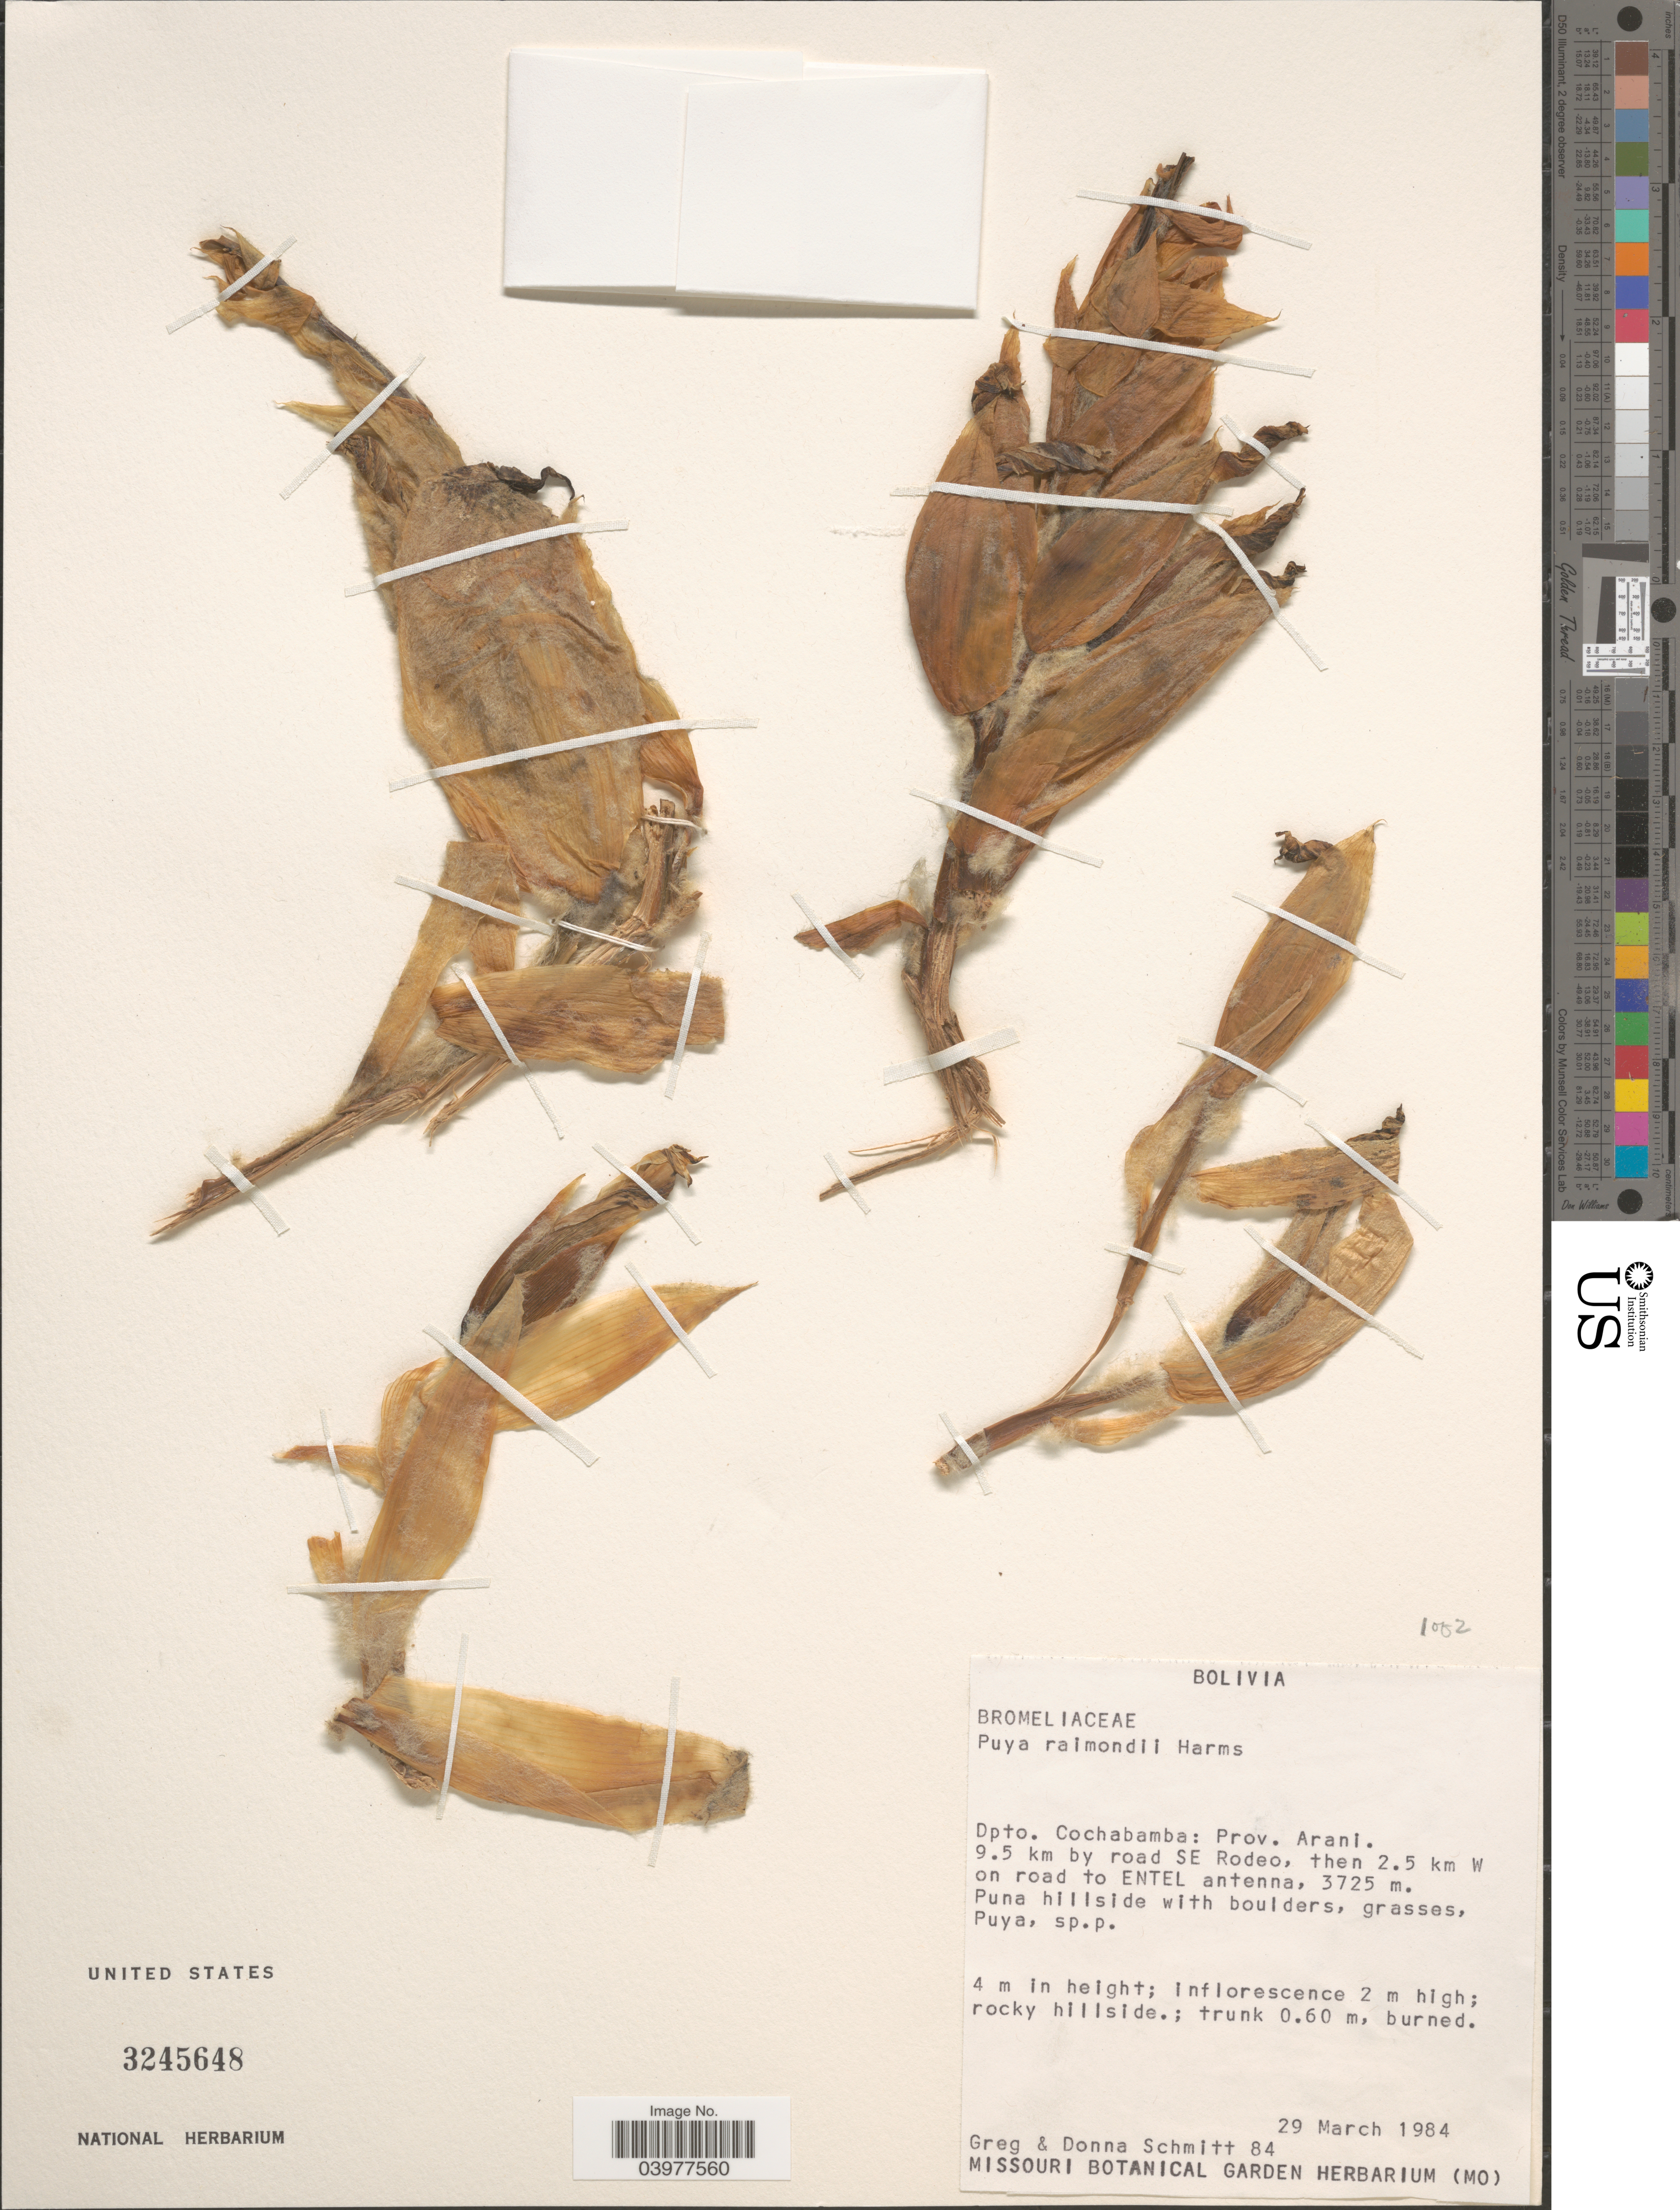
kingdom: Plantae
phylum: Tracheophyta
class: Liliopsida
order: Poales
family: Bromeliaceae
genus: Puya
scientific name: Puya raimondii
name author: Harms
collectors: G. Schmitt & D. Schmitt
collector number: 84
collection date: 1984-03-29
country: Bolivia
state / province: Cochabamba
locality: Dpto. Cochabamba: Prov. Arani. 9.5 km by road SE Rodeo, then 2.5 km W on road to ENTEL antenna.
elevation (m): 3725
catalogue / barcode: US 3245648